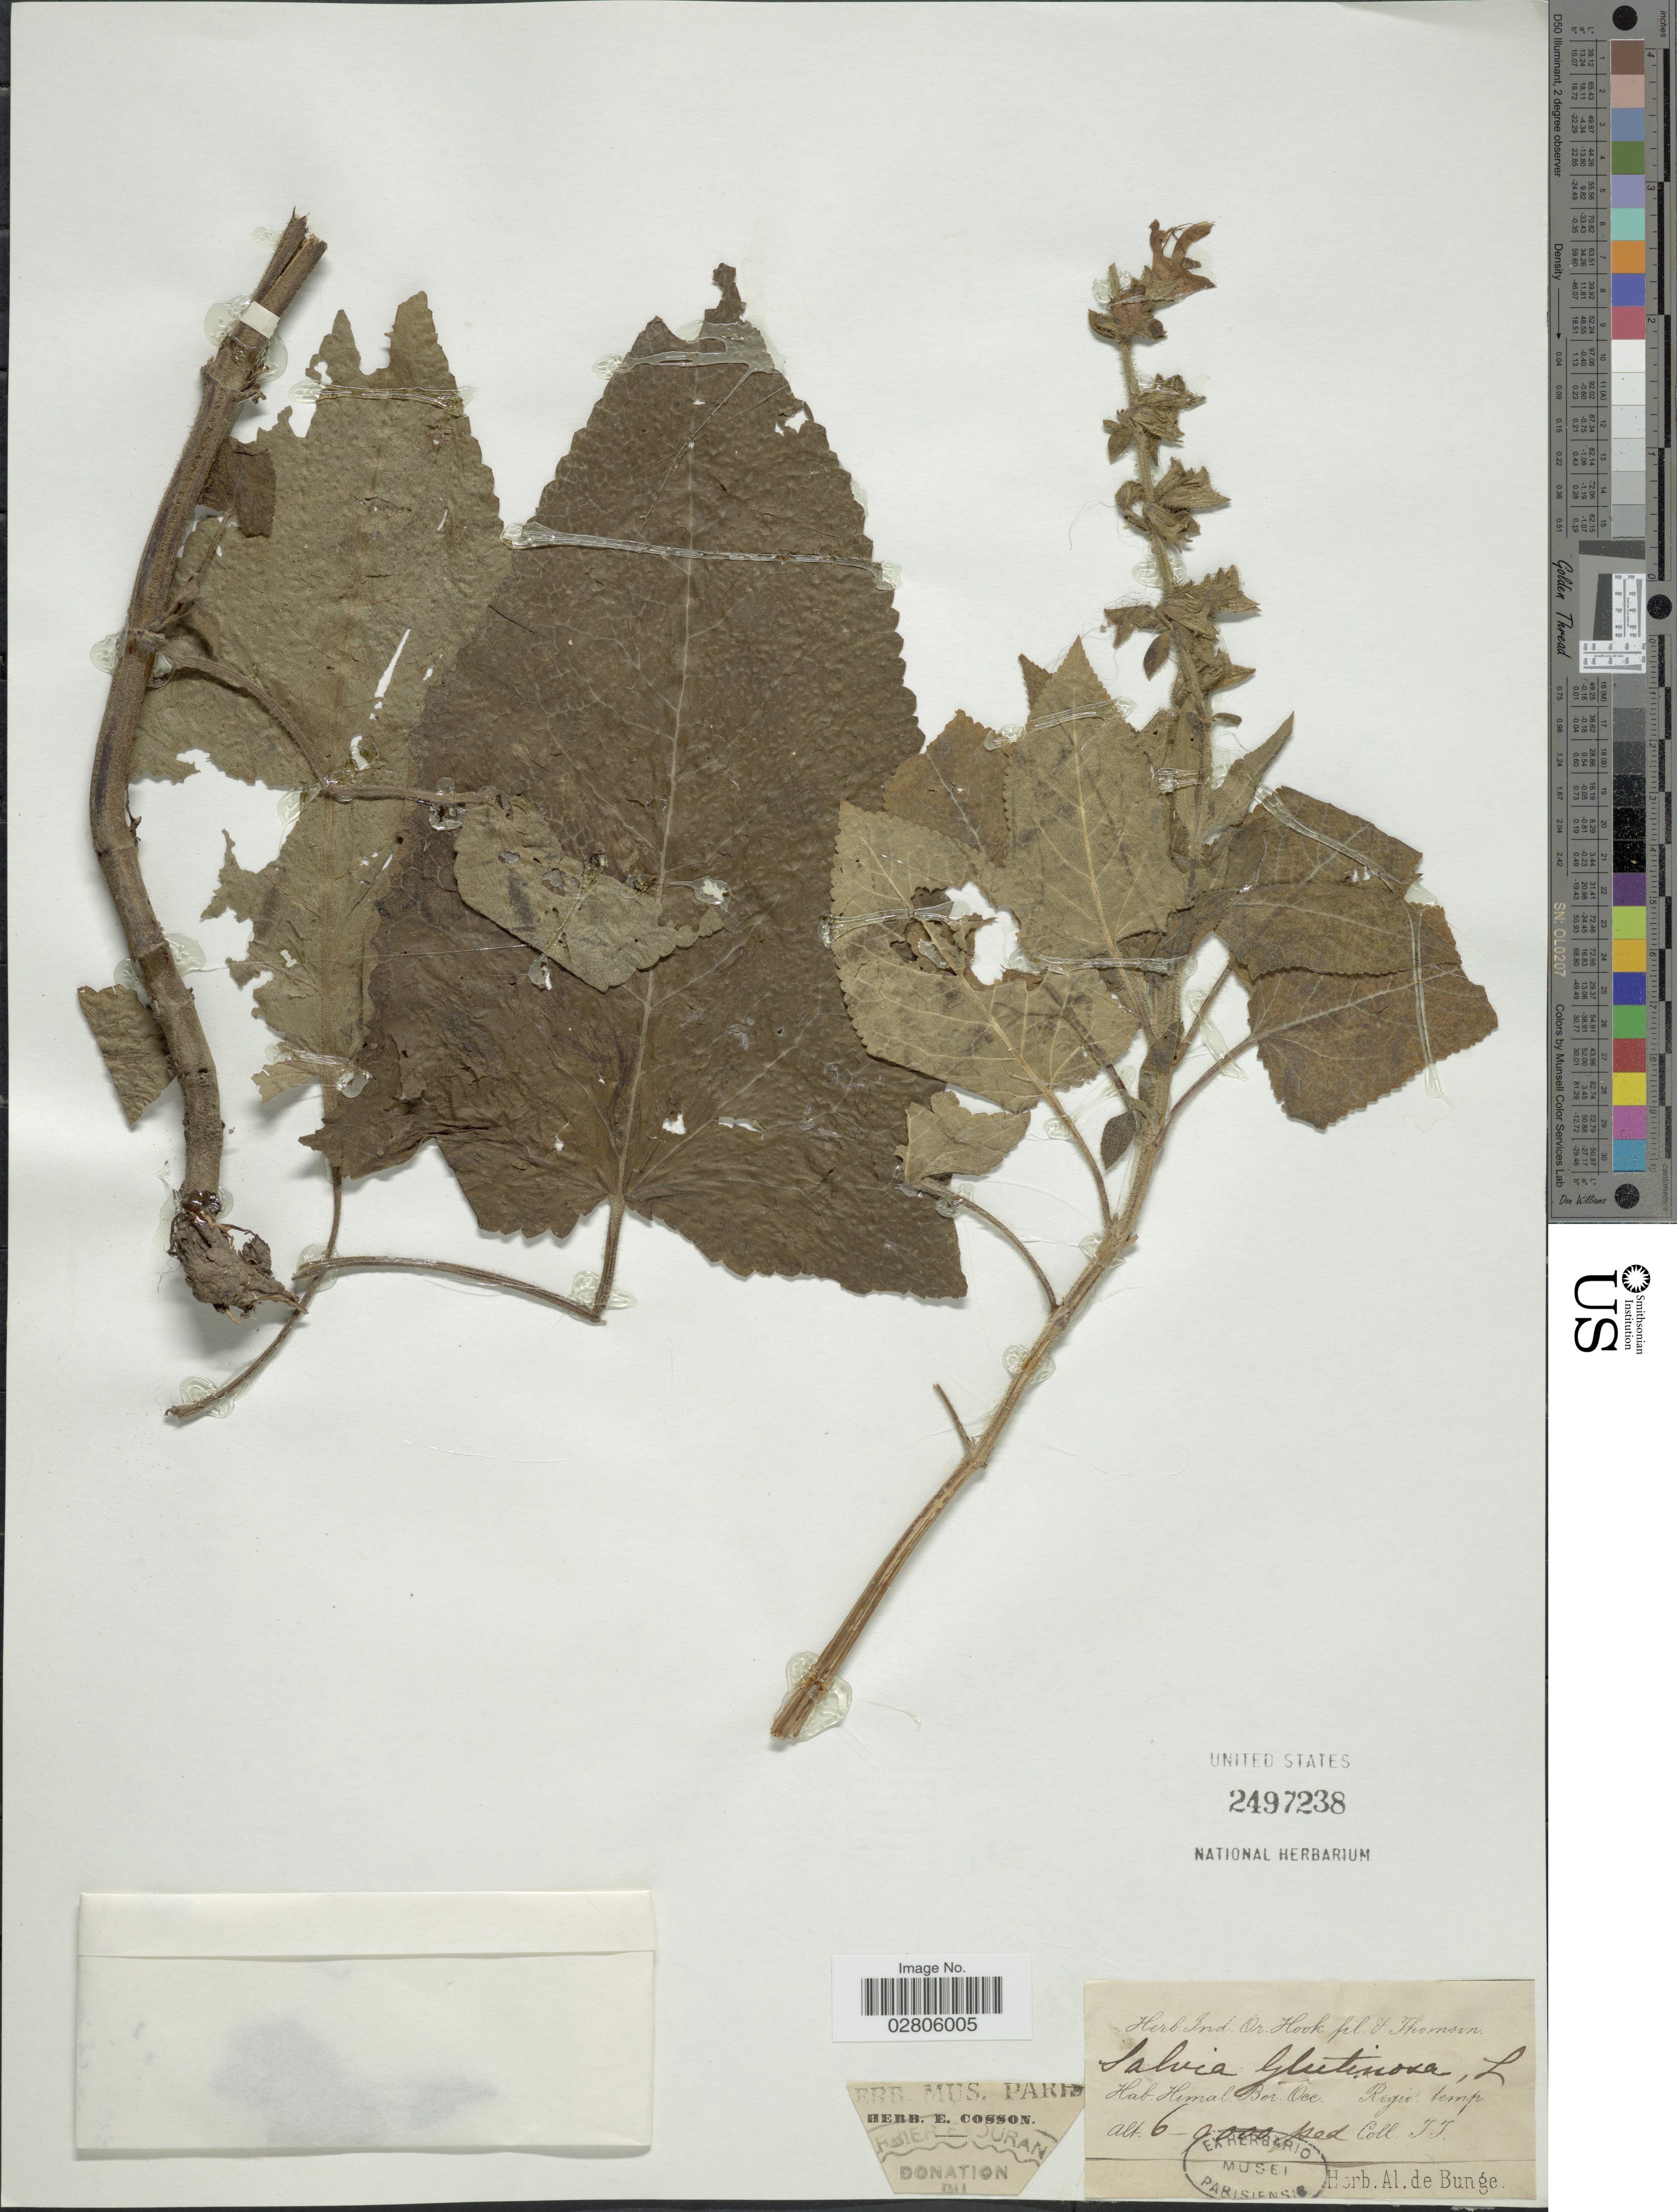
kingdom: Plantae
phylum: Tracheophyta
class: Magnoliopsida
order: Lamiales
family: Lamiaceae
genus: Salvia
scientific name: Salvia glutinosa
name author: L.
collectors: T. Thomson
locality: Himal. Bor. Occ., Regio. temp.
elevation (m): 1829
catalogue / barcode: US 2497238